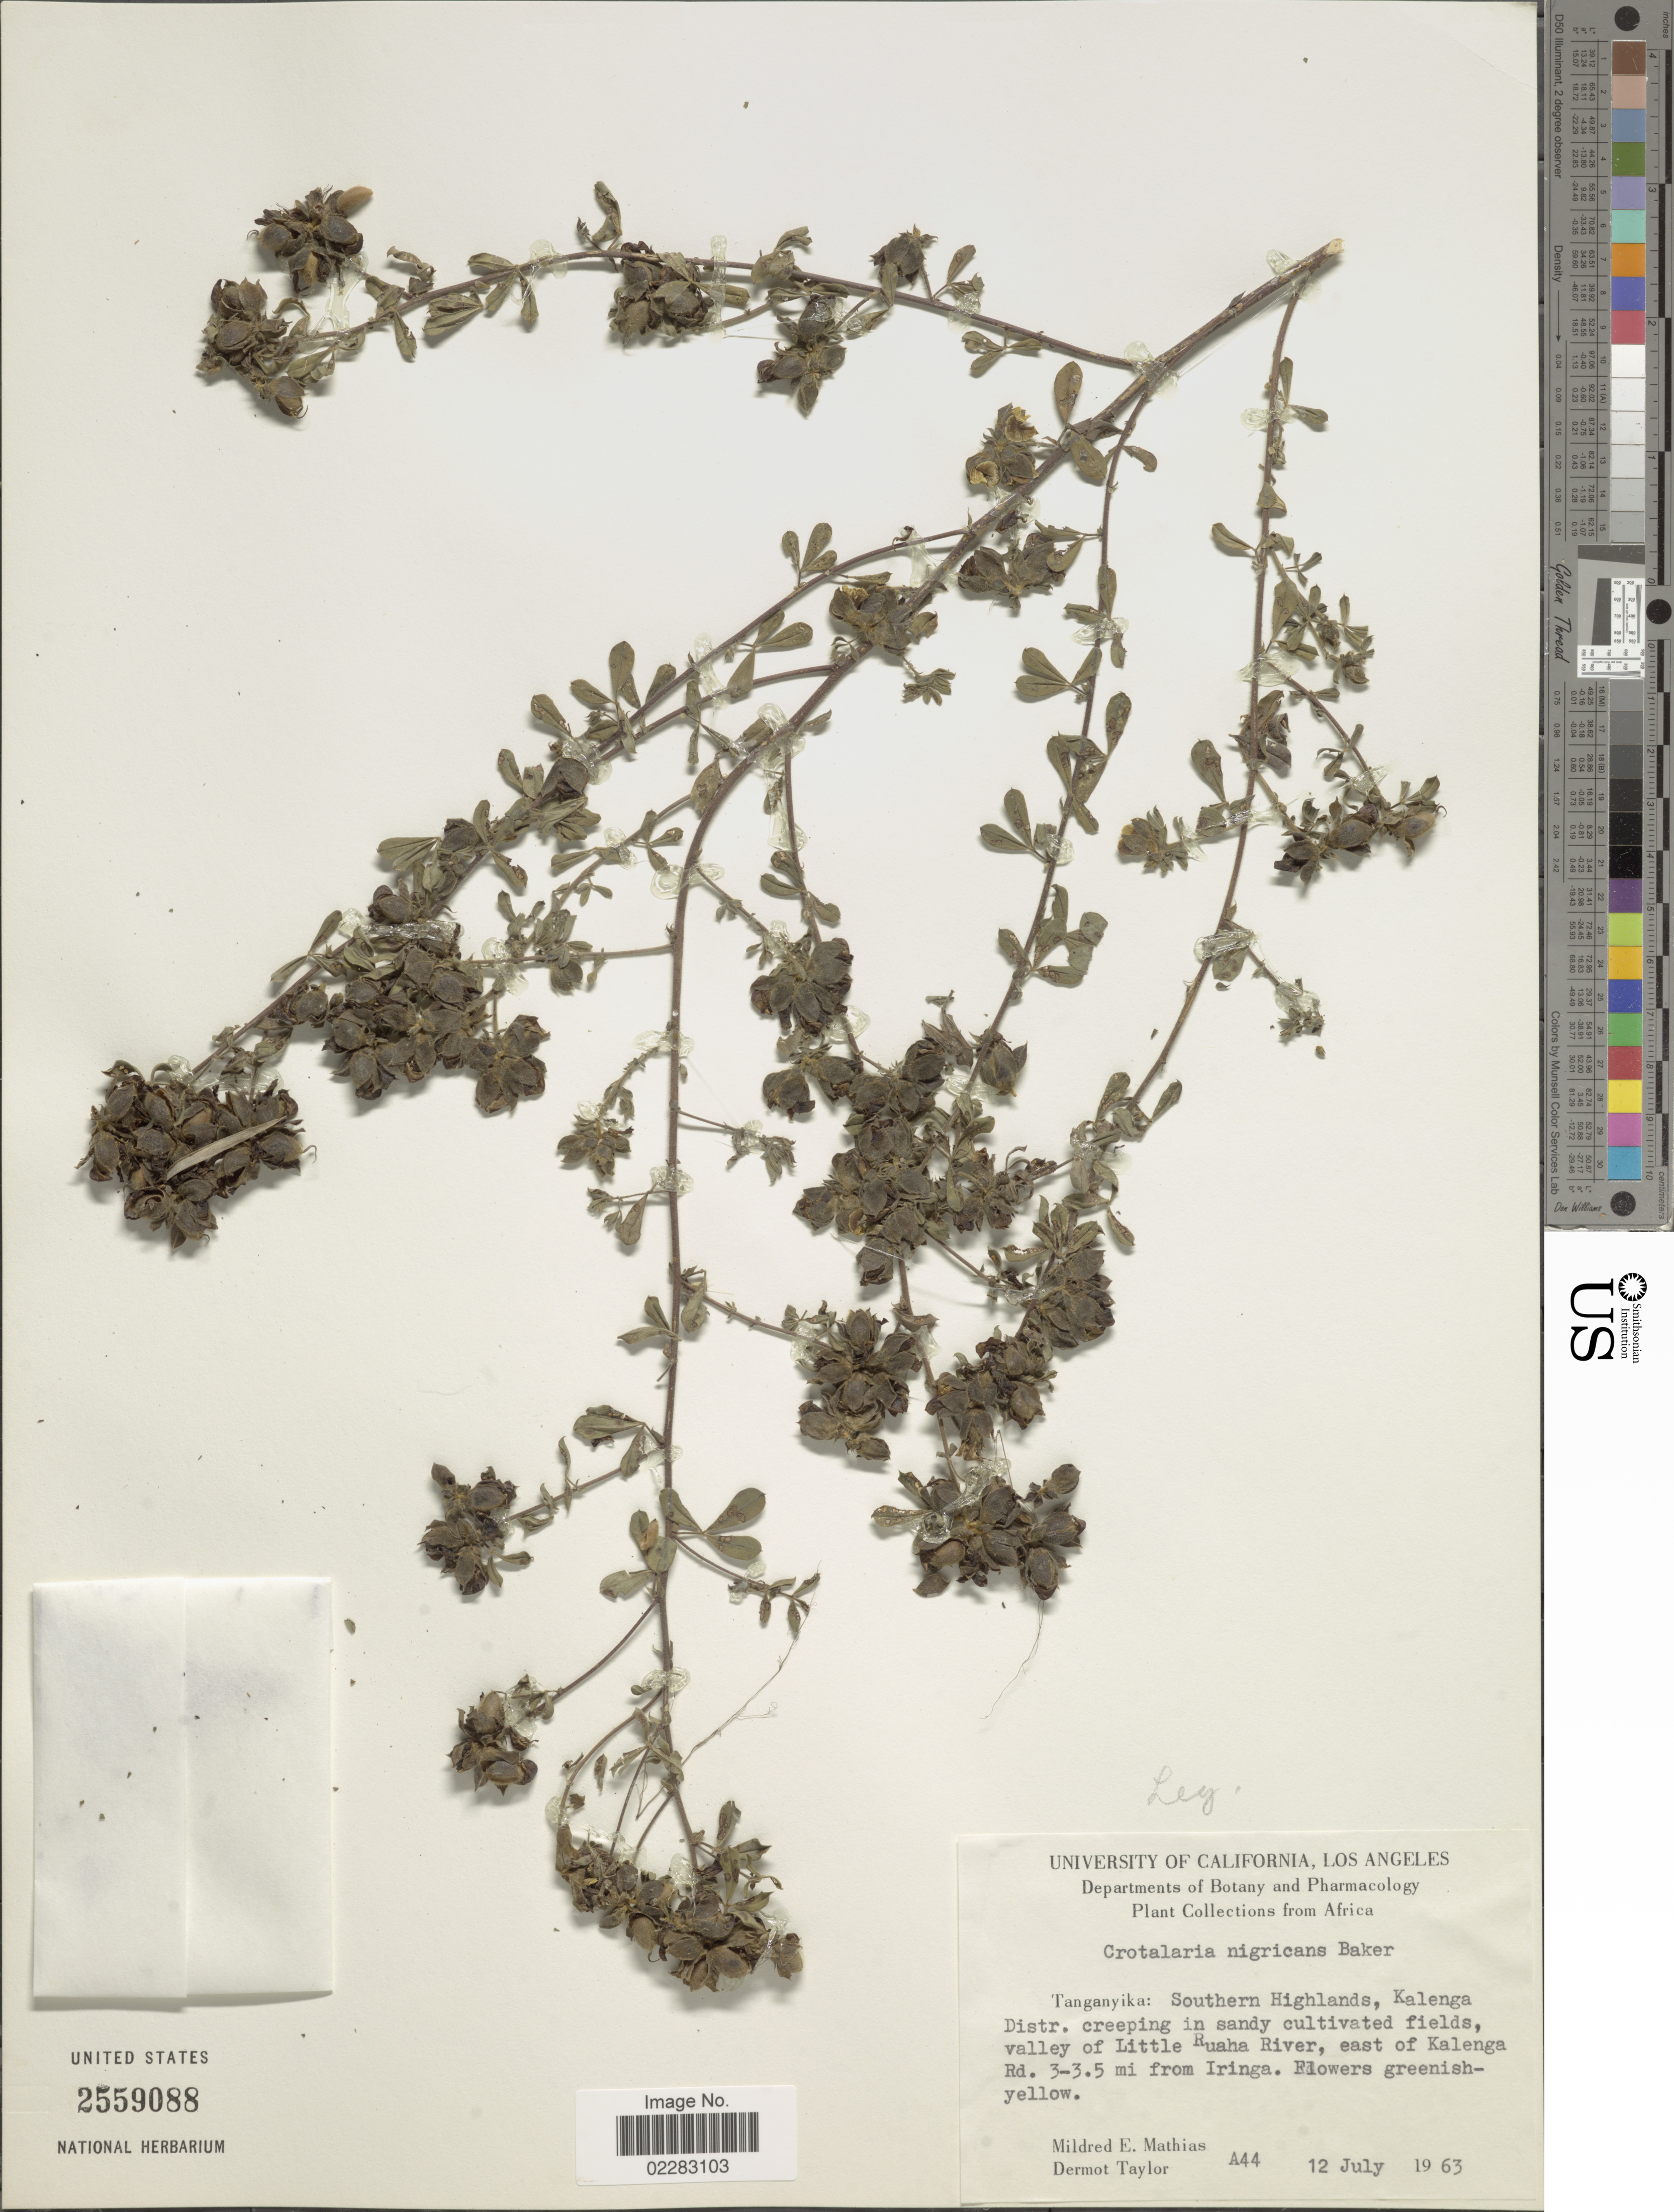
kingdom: Plantae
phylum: Tracheophyta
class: Magnoliopsida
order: Fabales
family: Fabaceae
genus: Crotalaria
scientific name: Crotalaria nigricans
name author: Baker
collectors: M. E. Mathias & D. Taylor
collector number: A44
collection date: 1963-07-12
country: Tanzania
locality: Tanganyika: Southern Highlands, Kalenga Distr. creeping in sandy cultivated fields, valley of Little Ruaha River, east of Kalenga rd. 3-3.5 mi from Iringa.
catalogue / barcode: US 2559088